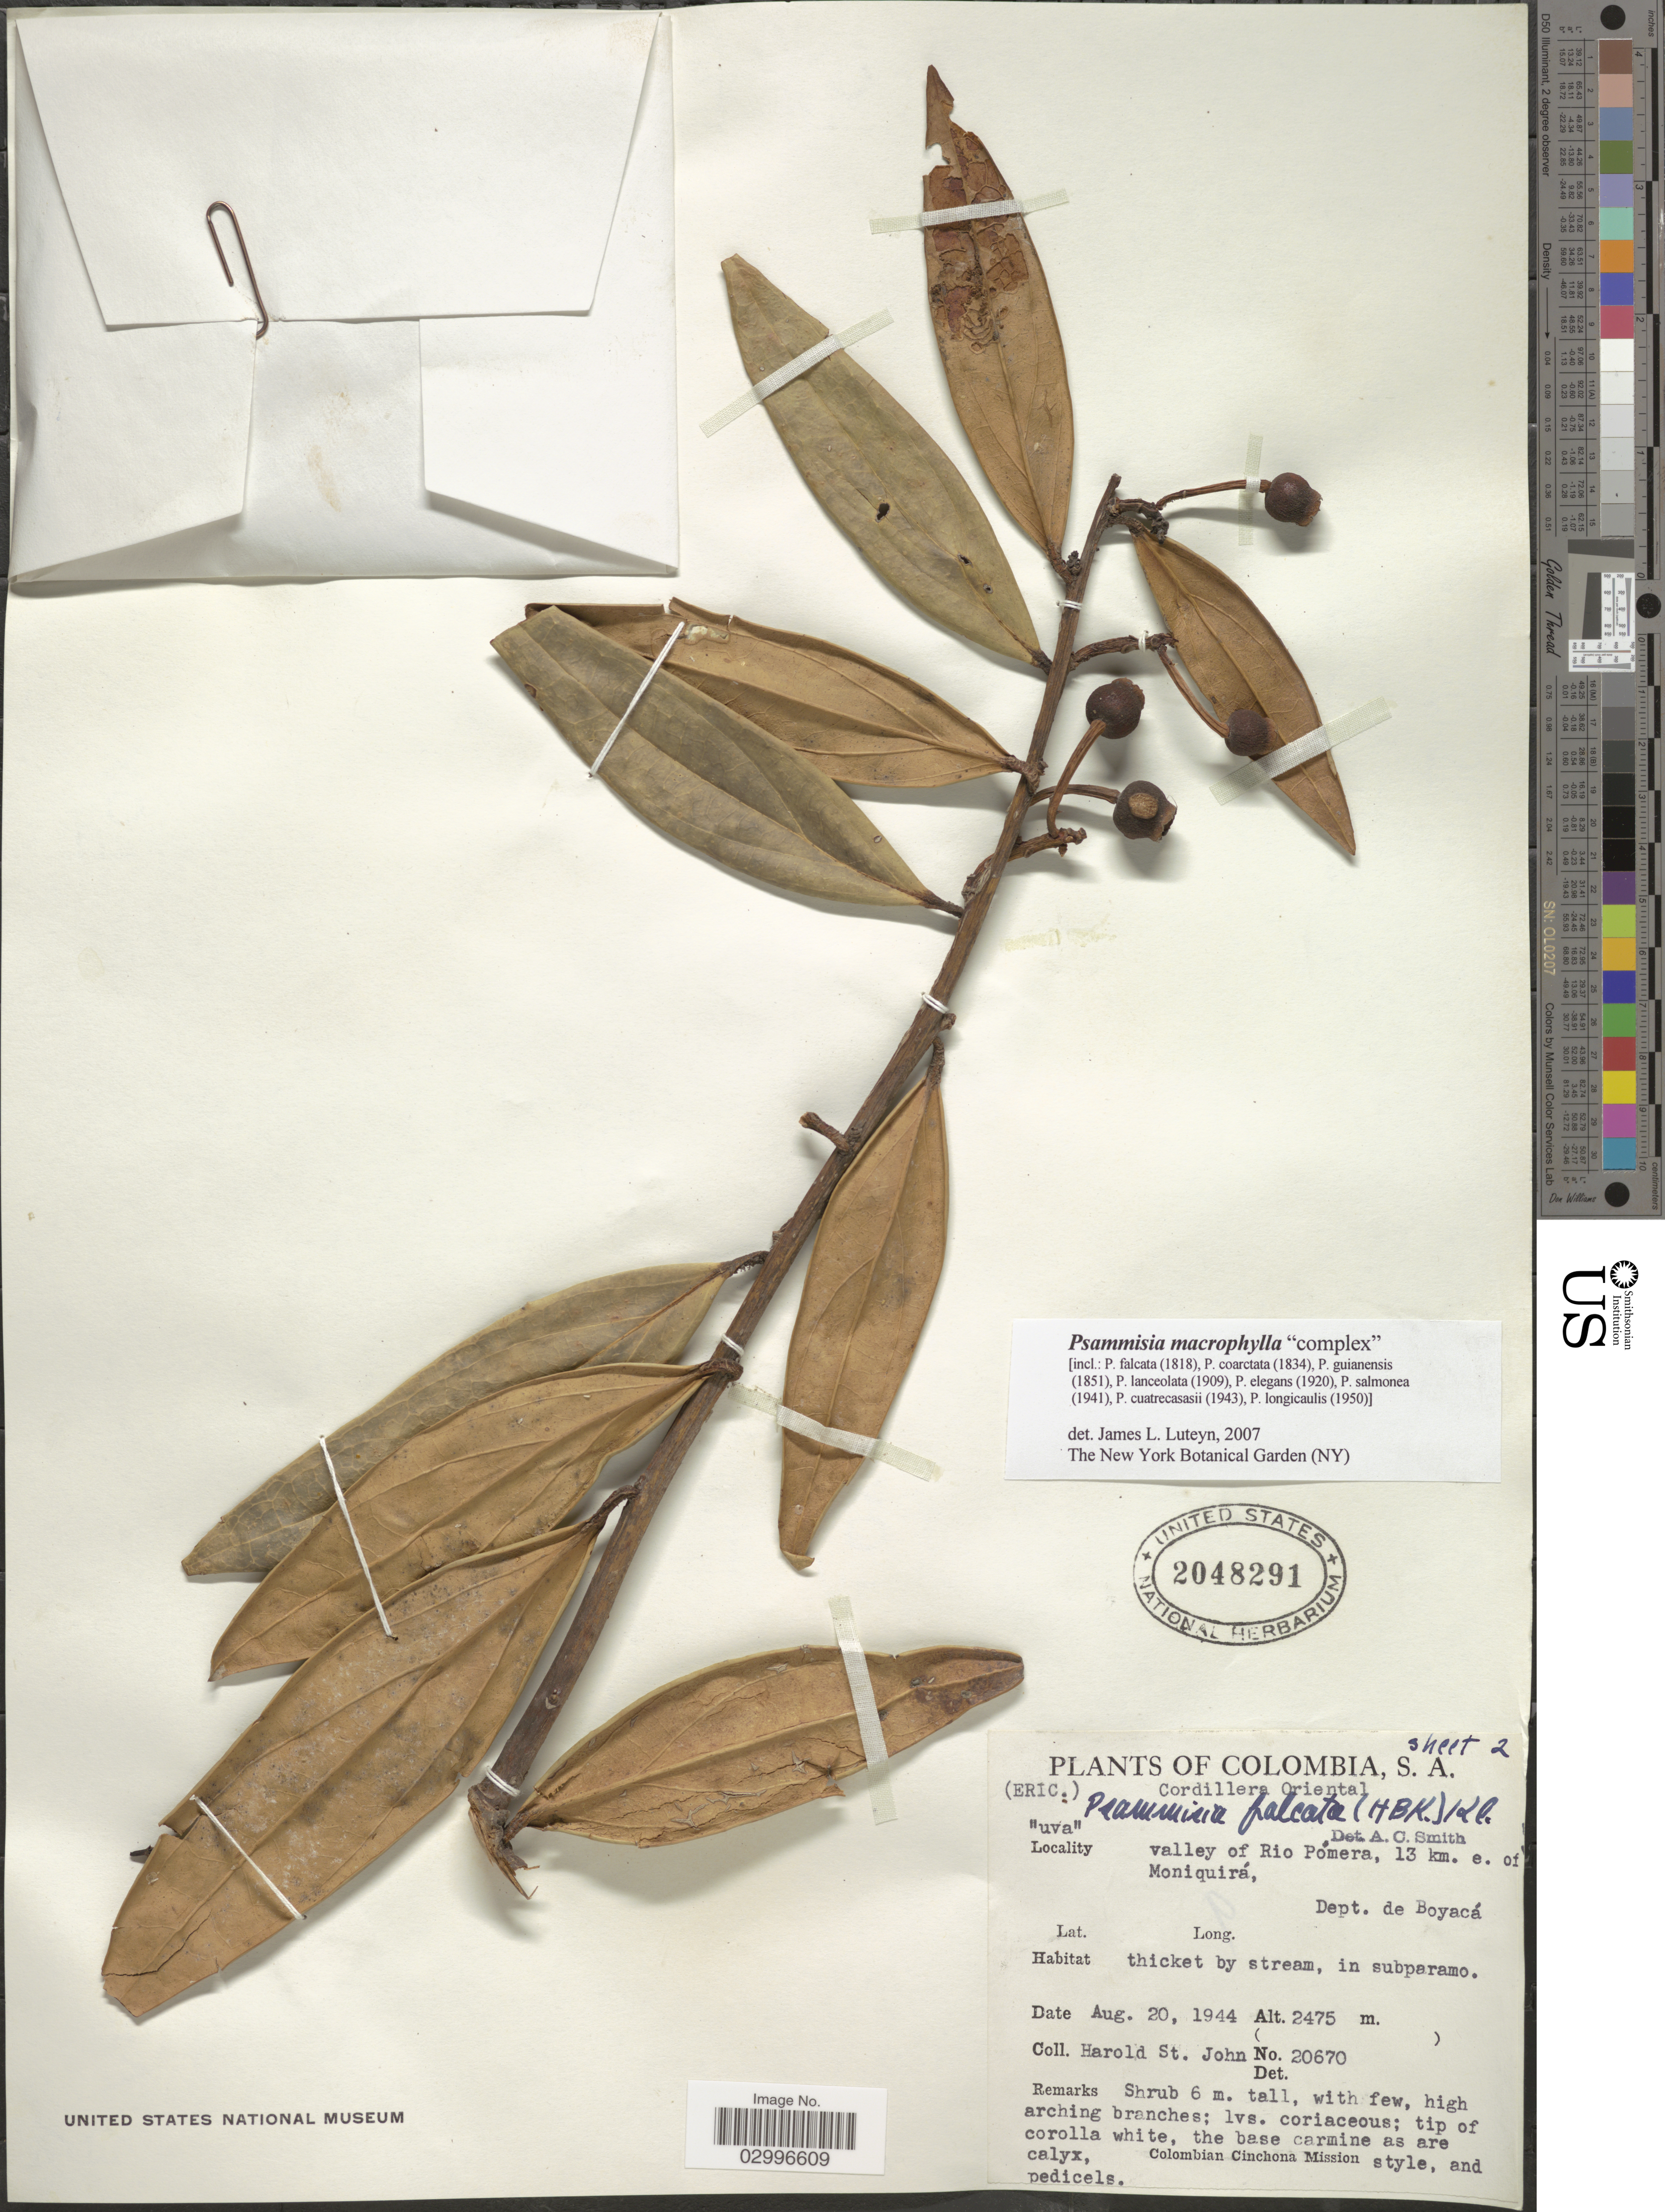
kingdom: Plantae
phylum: Tracheophyta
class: Magnoliopsida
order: Ericales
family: Ericaceae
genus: Psammisia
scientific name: Psammisia macrophylla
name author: (Kunth) Klotzsch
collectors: H. St. John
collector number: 20670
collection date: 1944-08-20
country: Colombia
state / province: Boyacá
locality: Cordillera Oriental. Valley of Rio Pómera, 13 km. e. of Moniquirá. Dept. de Boyacá.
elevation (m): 2475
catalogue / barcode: US 2048291